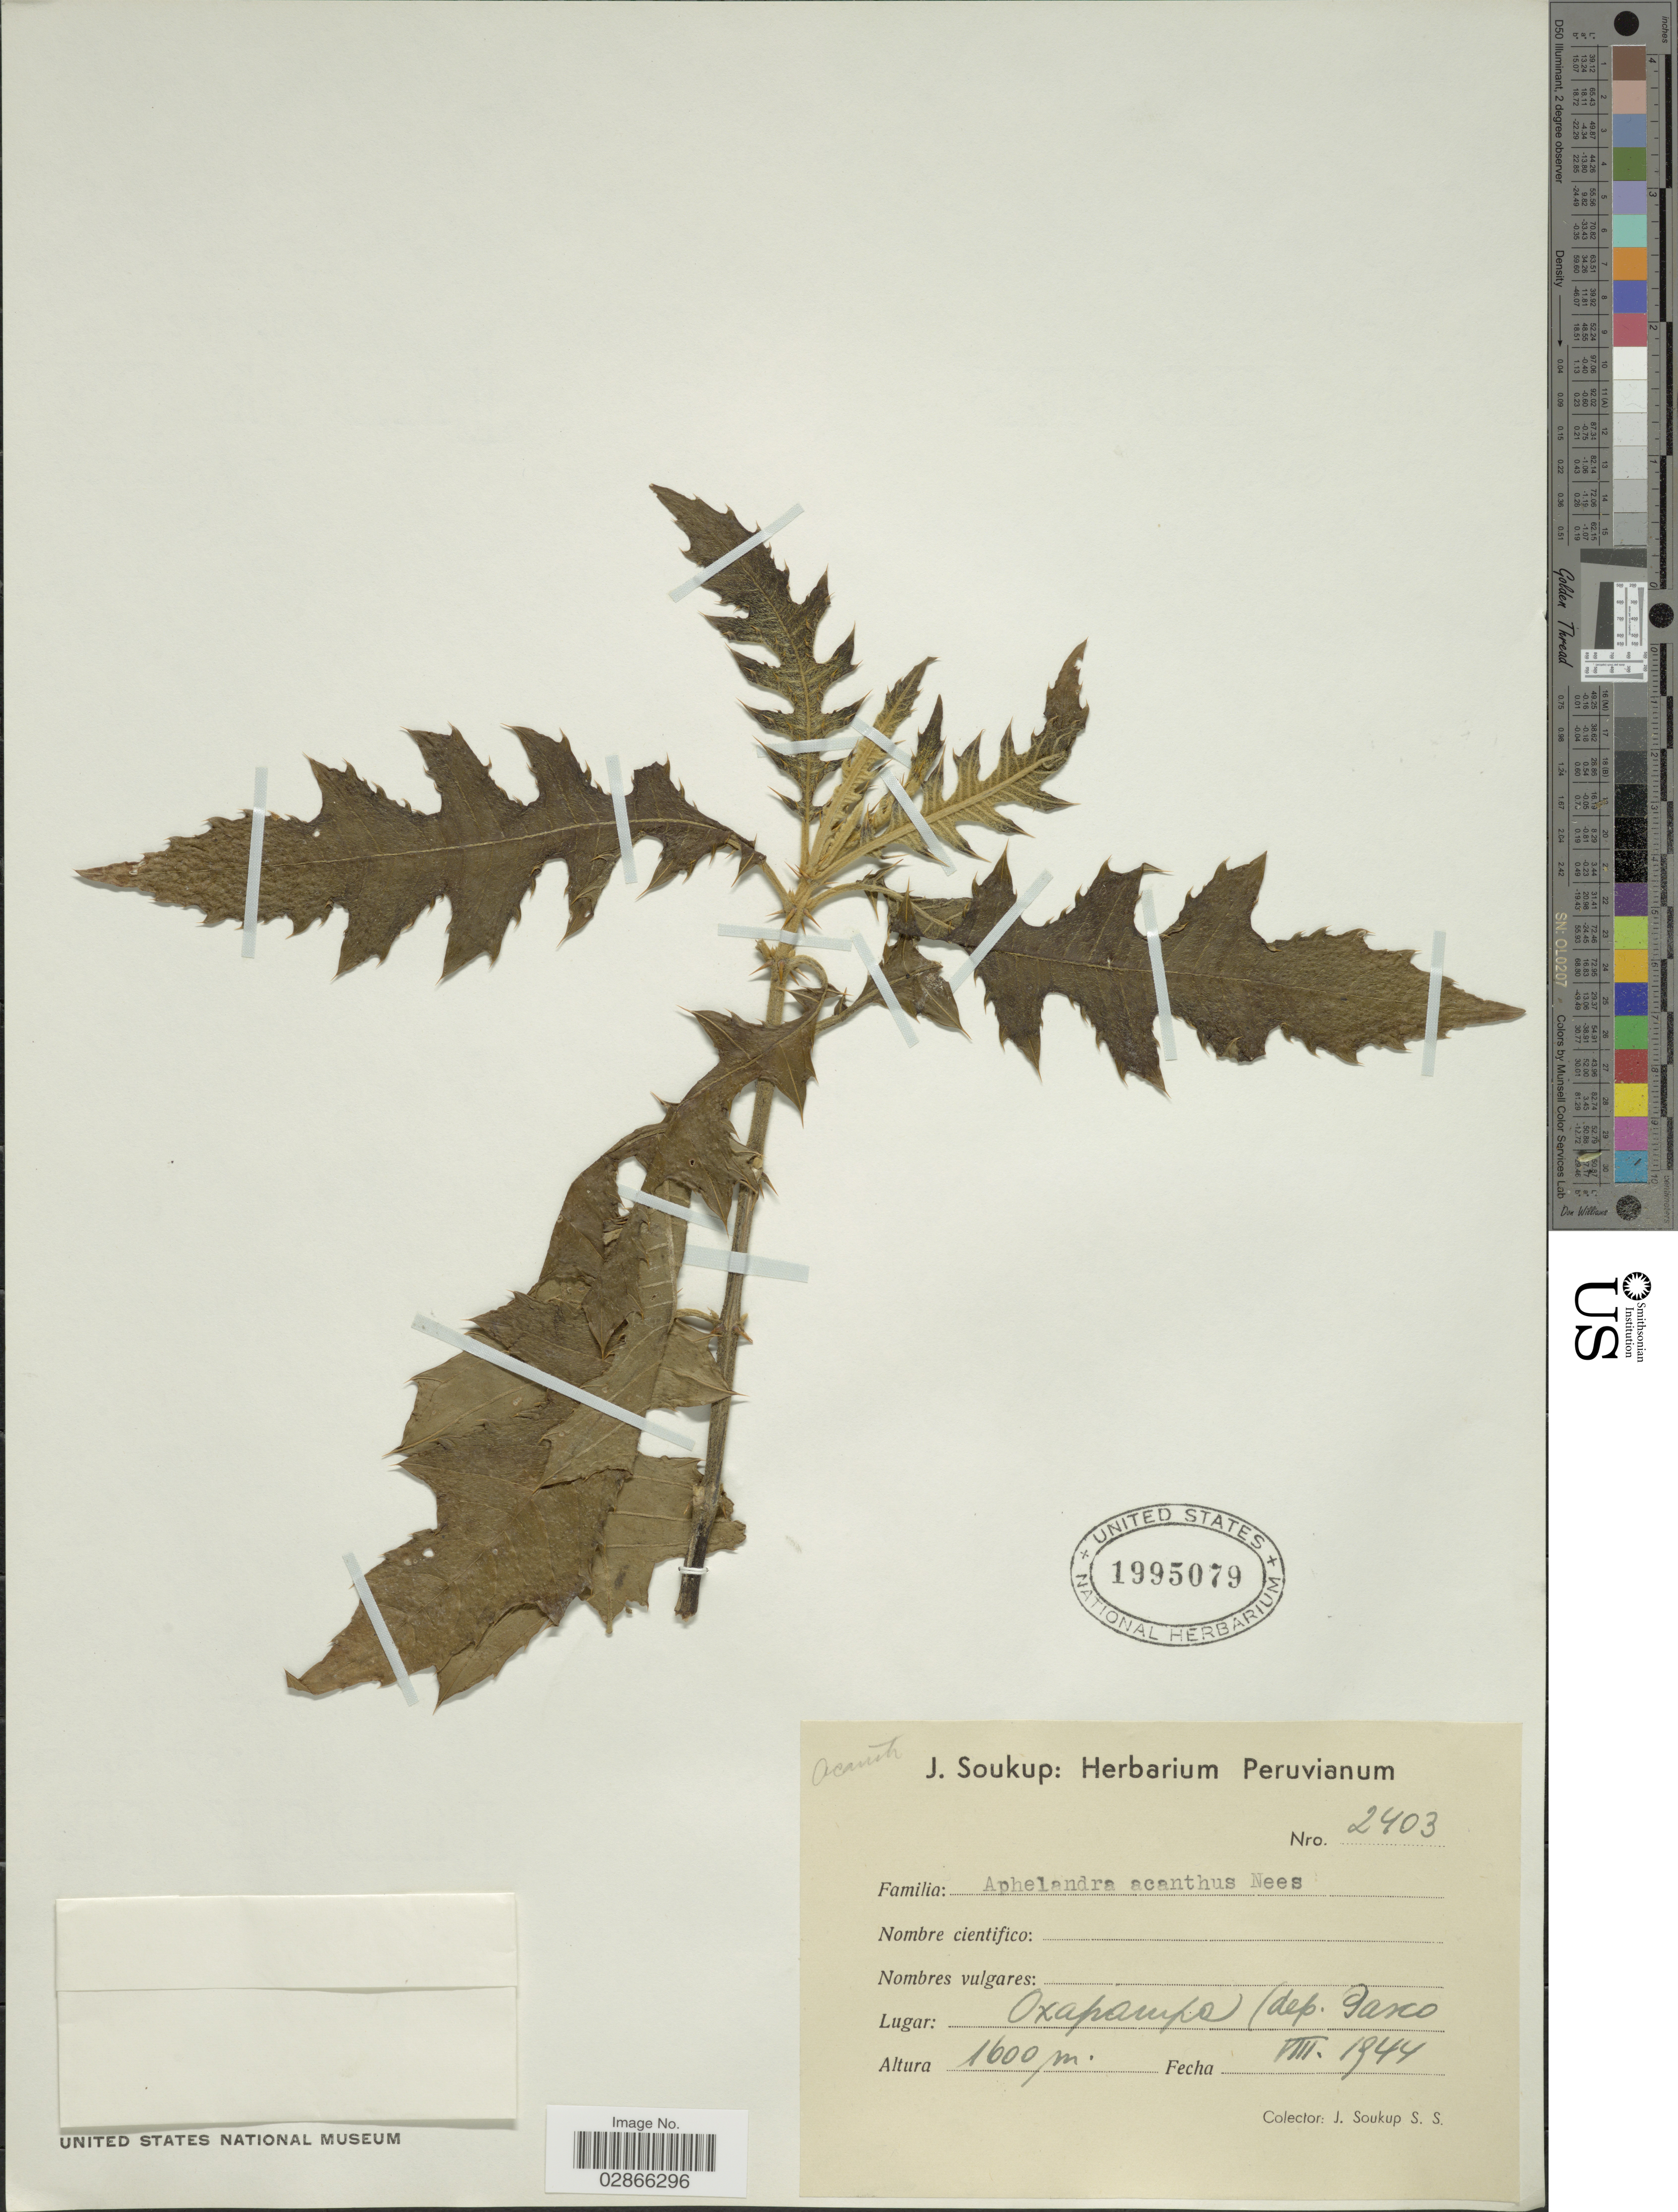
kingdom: Plantae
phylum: Tracheophyta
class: Magnoliopsida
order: Lamiales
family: Acanthaceae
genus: Aphelandra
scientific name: Aphelandra acanthus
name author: Nees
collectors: J. Soukop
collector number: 2403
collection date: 1944-08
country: Peru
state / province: Pasco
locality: Oxapampa, dep. Pasco.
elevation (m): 1600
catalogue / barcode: US 1995079